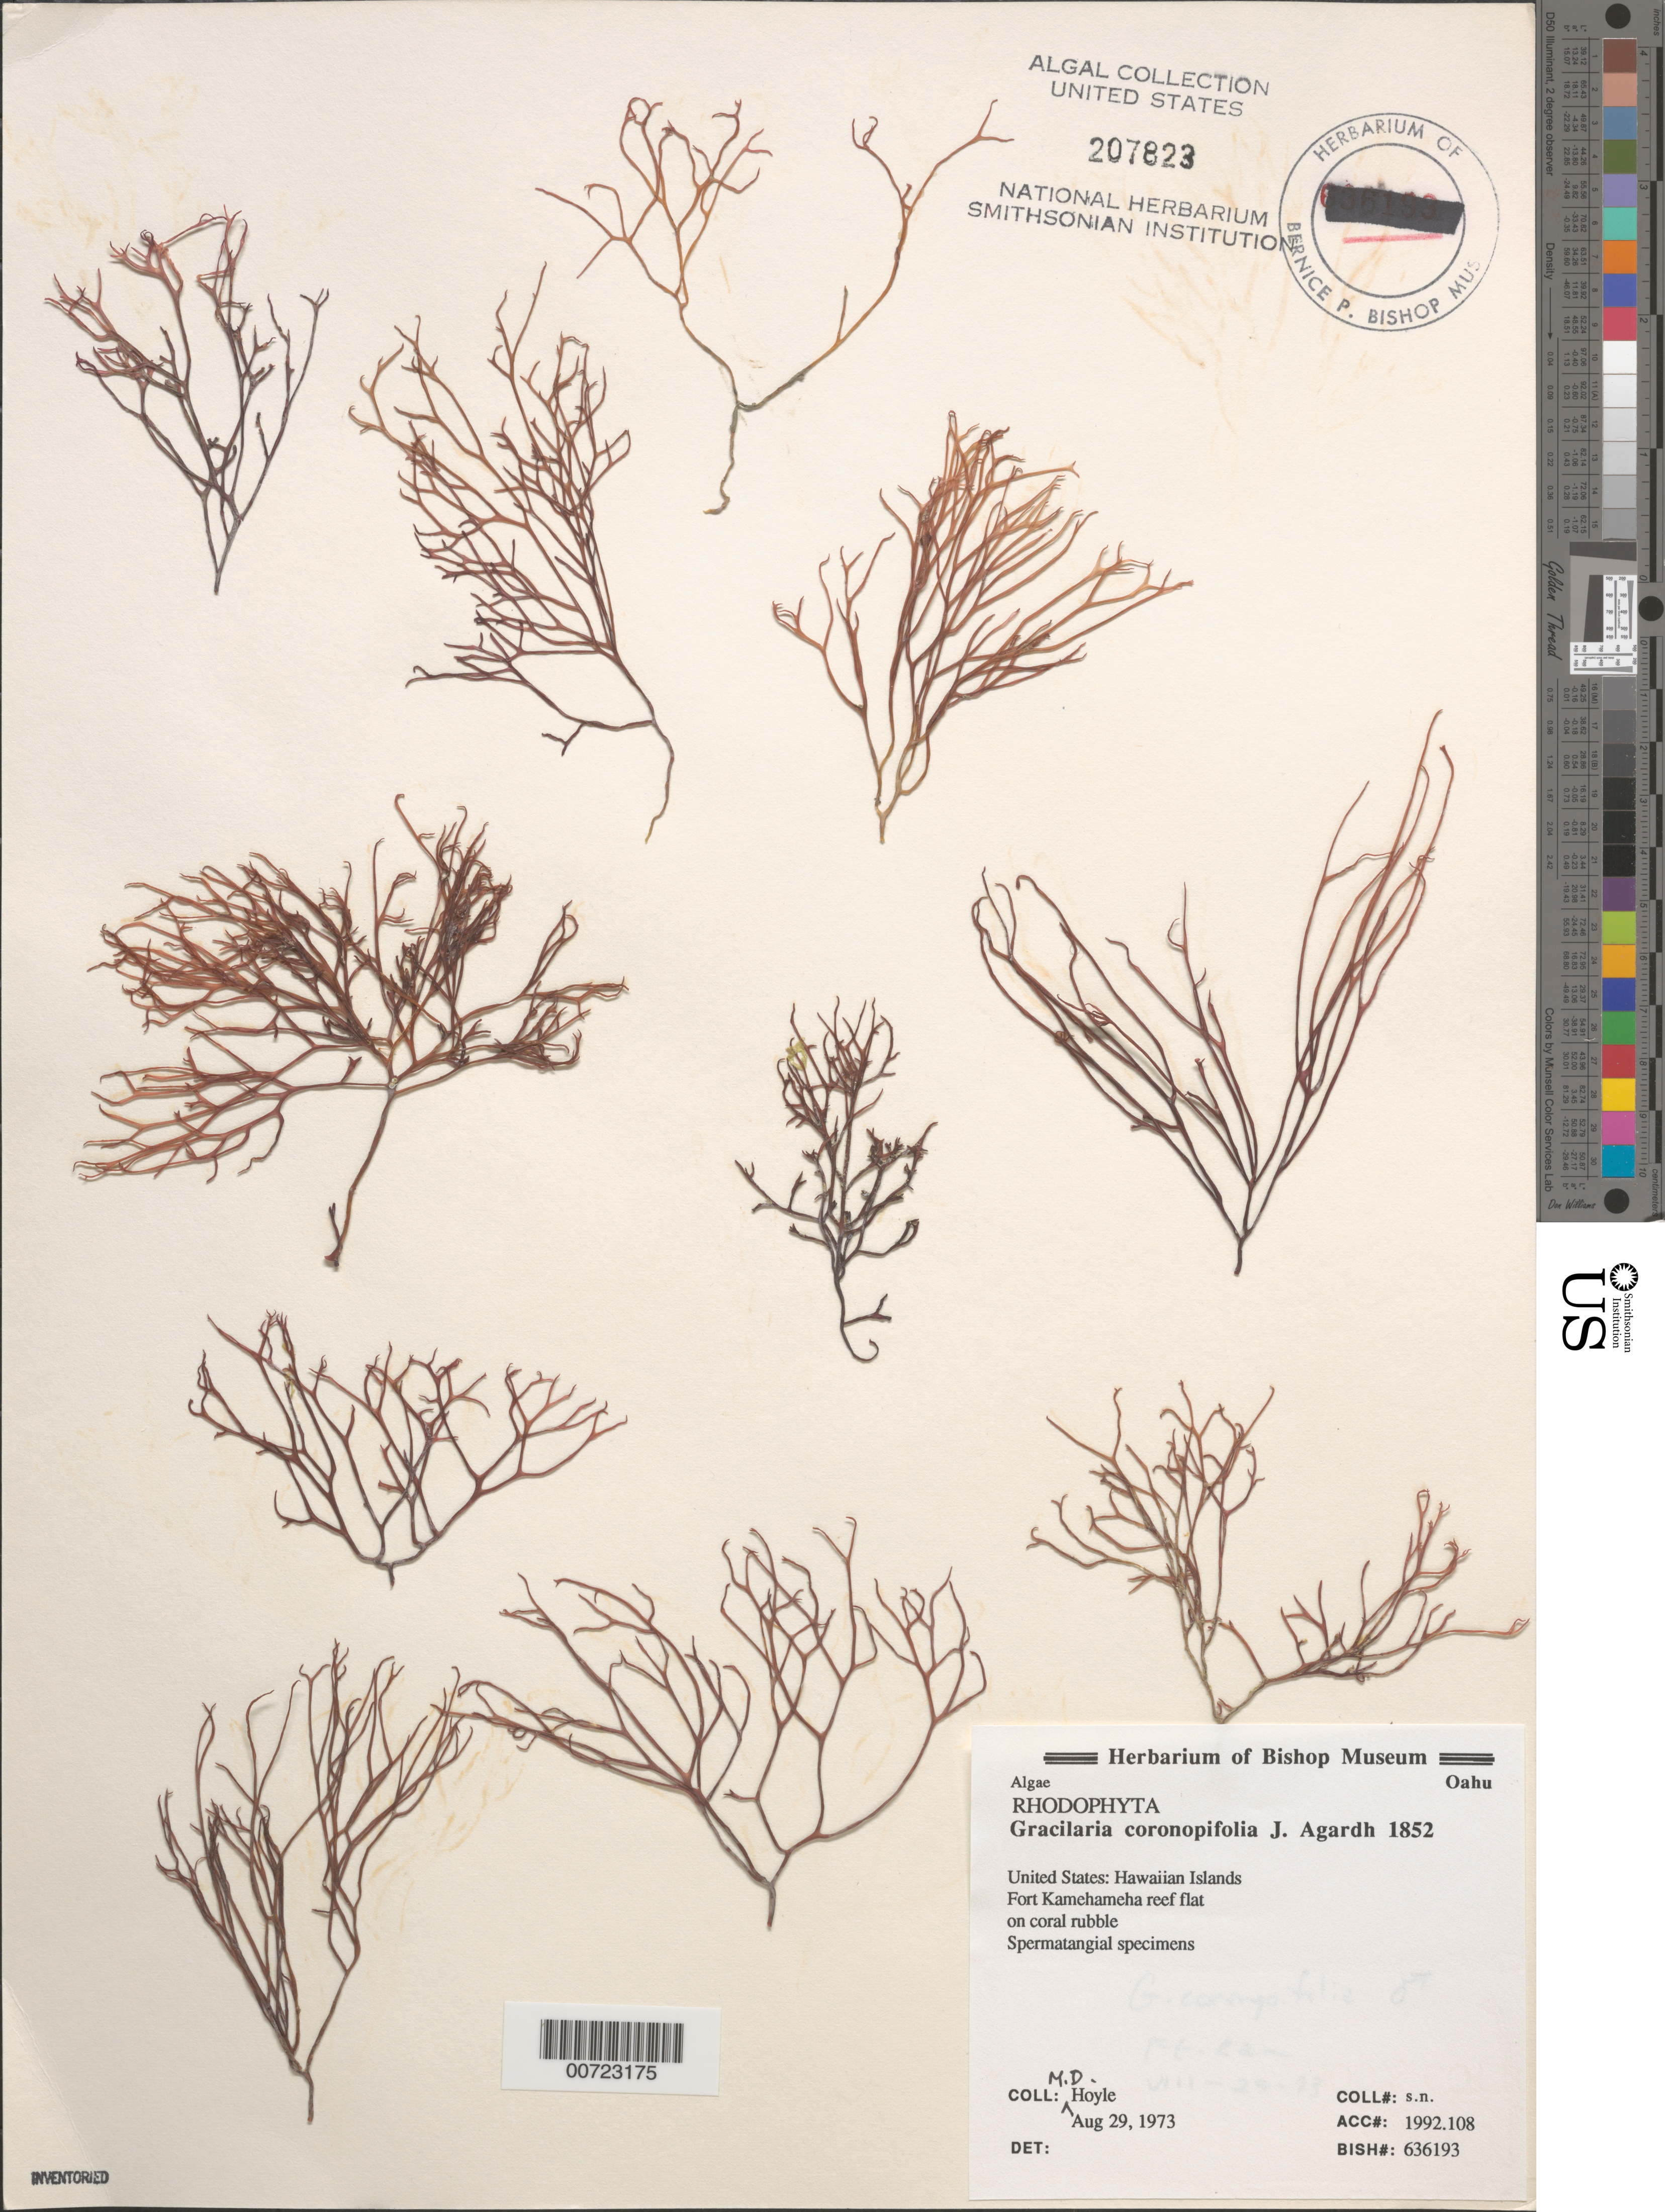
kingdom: Plantae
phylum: Rhodophyta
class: Florideophyceae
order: Gracilariales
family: Gracilariaceae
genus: Gracilaria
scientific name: Gracilaria coronopifolia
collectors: M. Hoyle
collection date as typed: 29 Aug 1973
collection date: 1973-08-29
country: United States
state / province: Hawaii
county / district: Honolulu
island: Oahu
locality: Fort Kamehameha reef flat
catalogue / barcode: US 207823